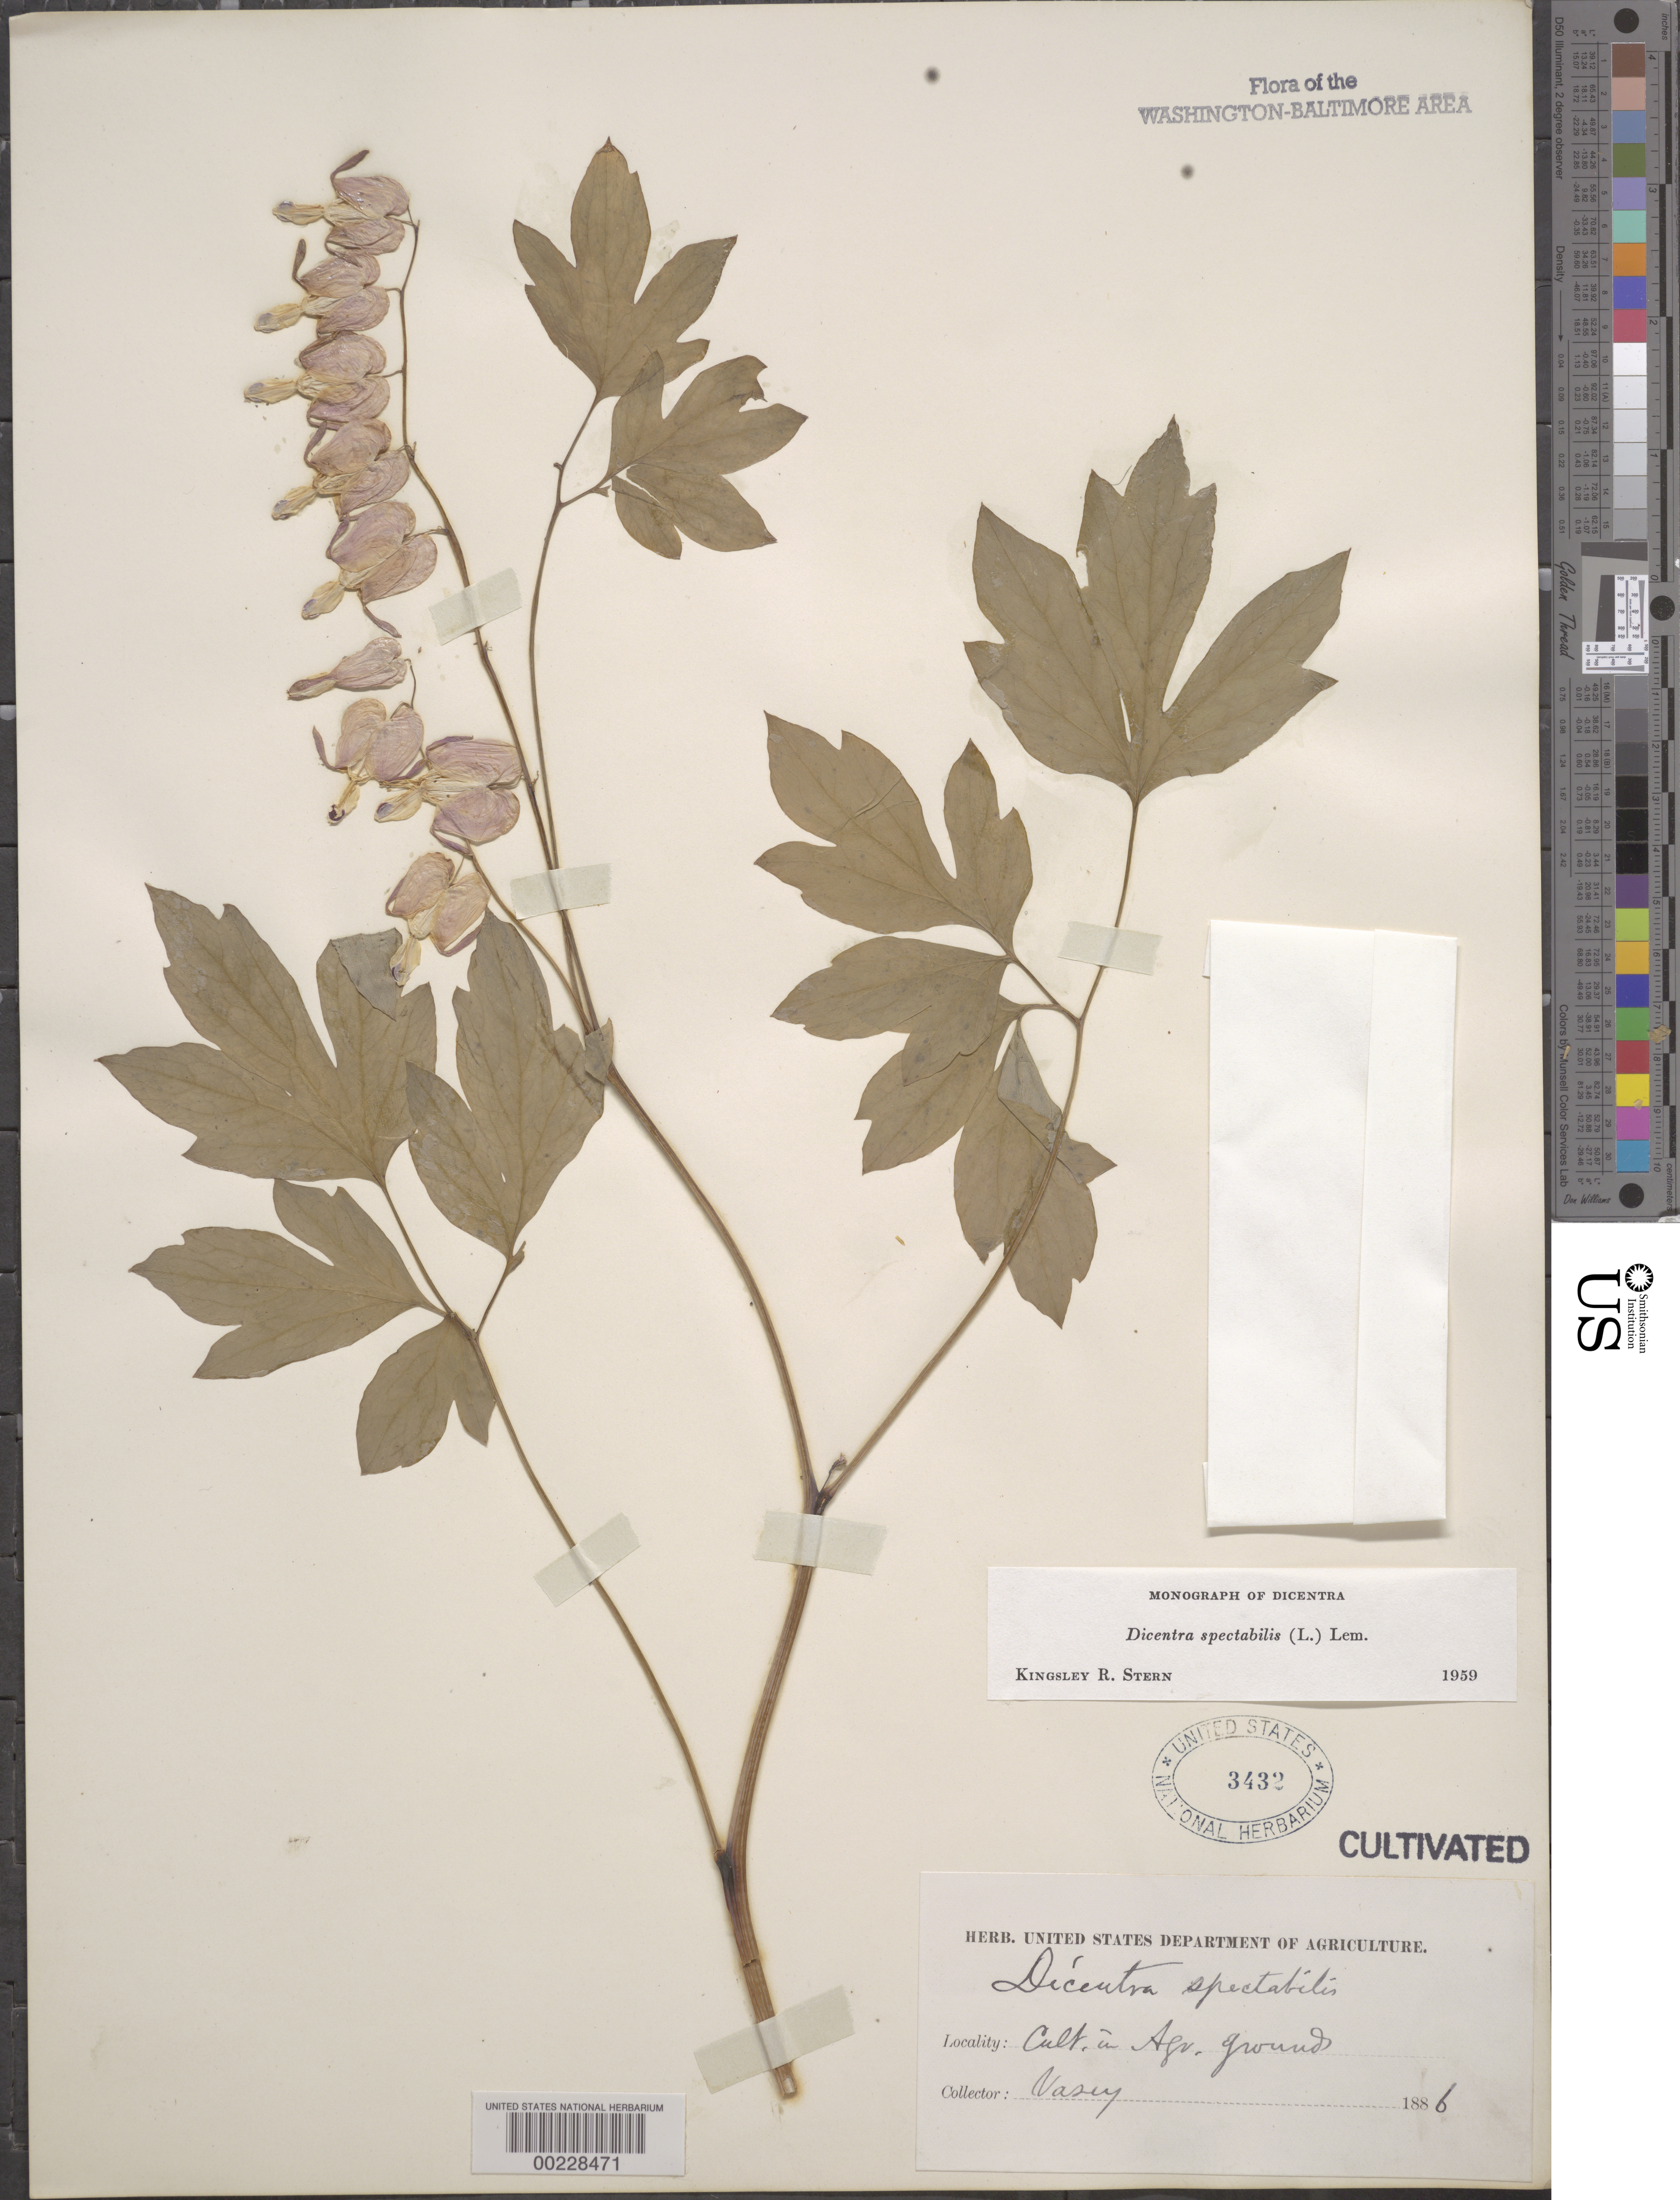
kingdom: Plantae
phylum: Tracheophyta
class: Magnoliopsida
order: Ranunculales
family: Papaveraceae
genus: Dicentra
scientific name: Dicentra spectabilis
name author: (L.) Lem.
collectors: G. R. Vasey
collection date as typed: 1886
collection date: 1886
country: United States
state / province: District of Columbia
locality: Agricultural grounds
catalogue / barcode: US 3432